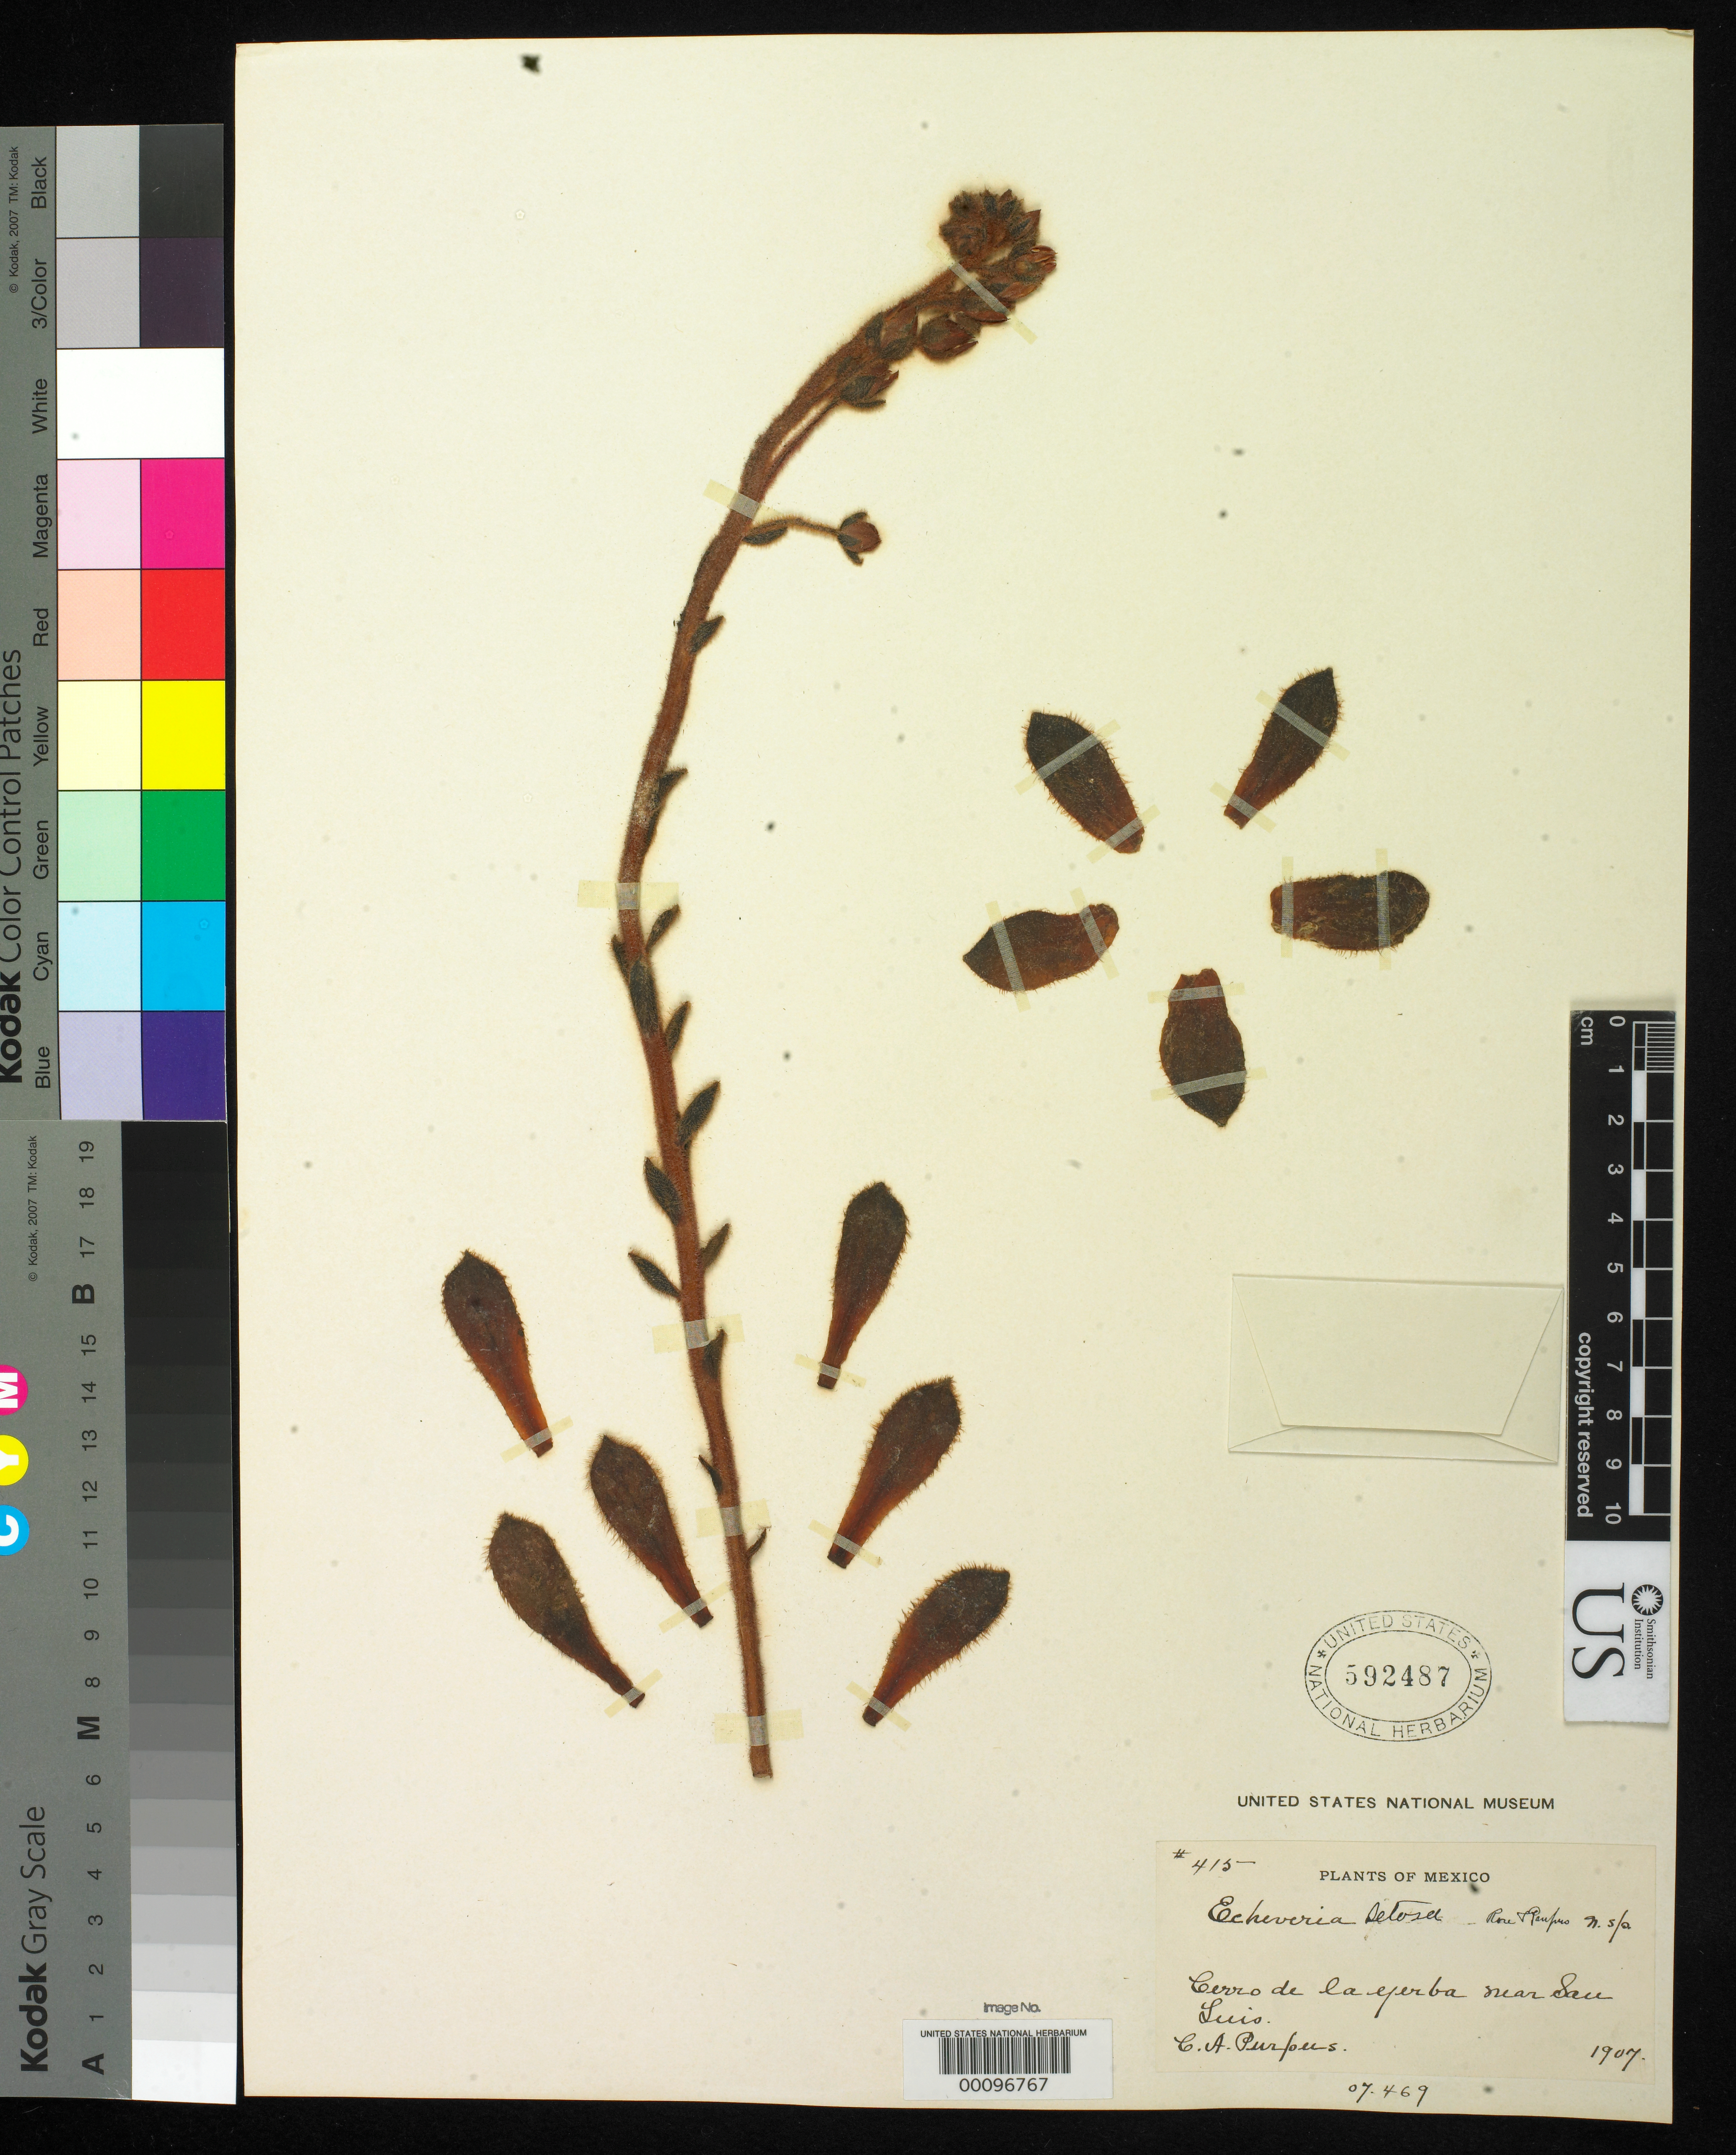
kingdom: Plantae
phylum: Tracheophyta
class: Magnoliopsida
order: Saxifragales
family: Crassulaceae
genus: Echeveria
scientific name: Echeveria setosa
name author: Rose & Purpus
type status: Holotype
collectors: C. A. Purpus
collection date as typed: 1907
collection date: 1907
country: Mexico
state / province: Puebla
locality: Cerro de La Yerba, near San Luis Tultitlanapa.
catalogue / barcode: US 592487